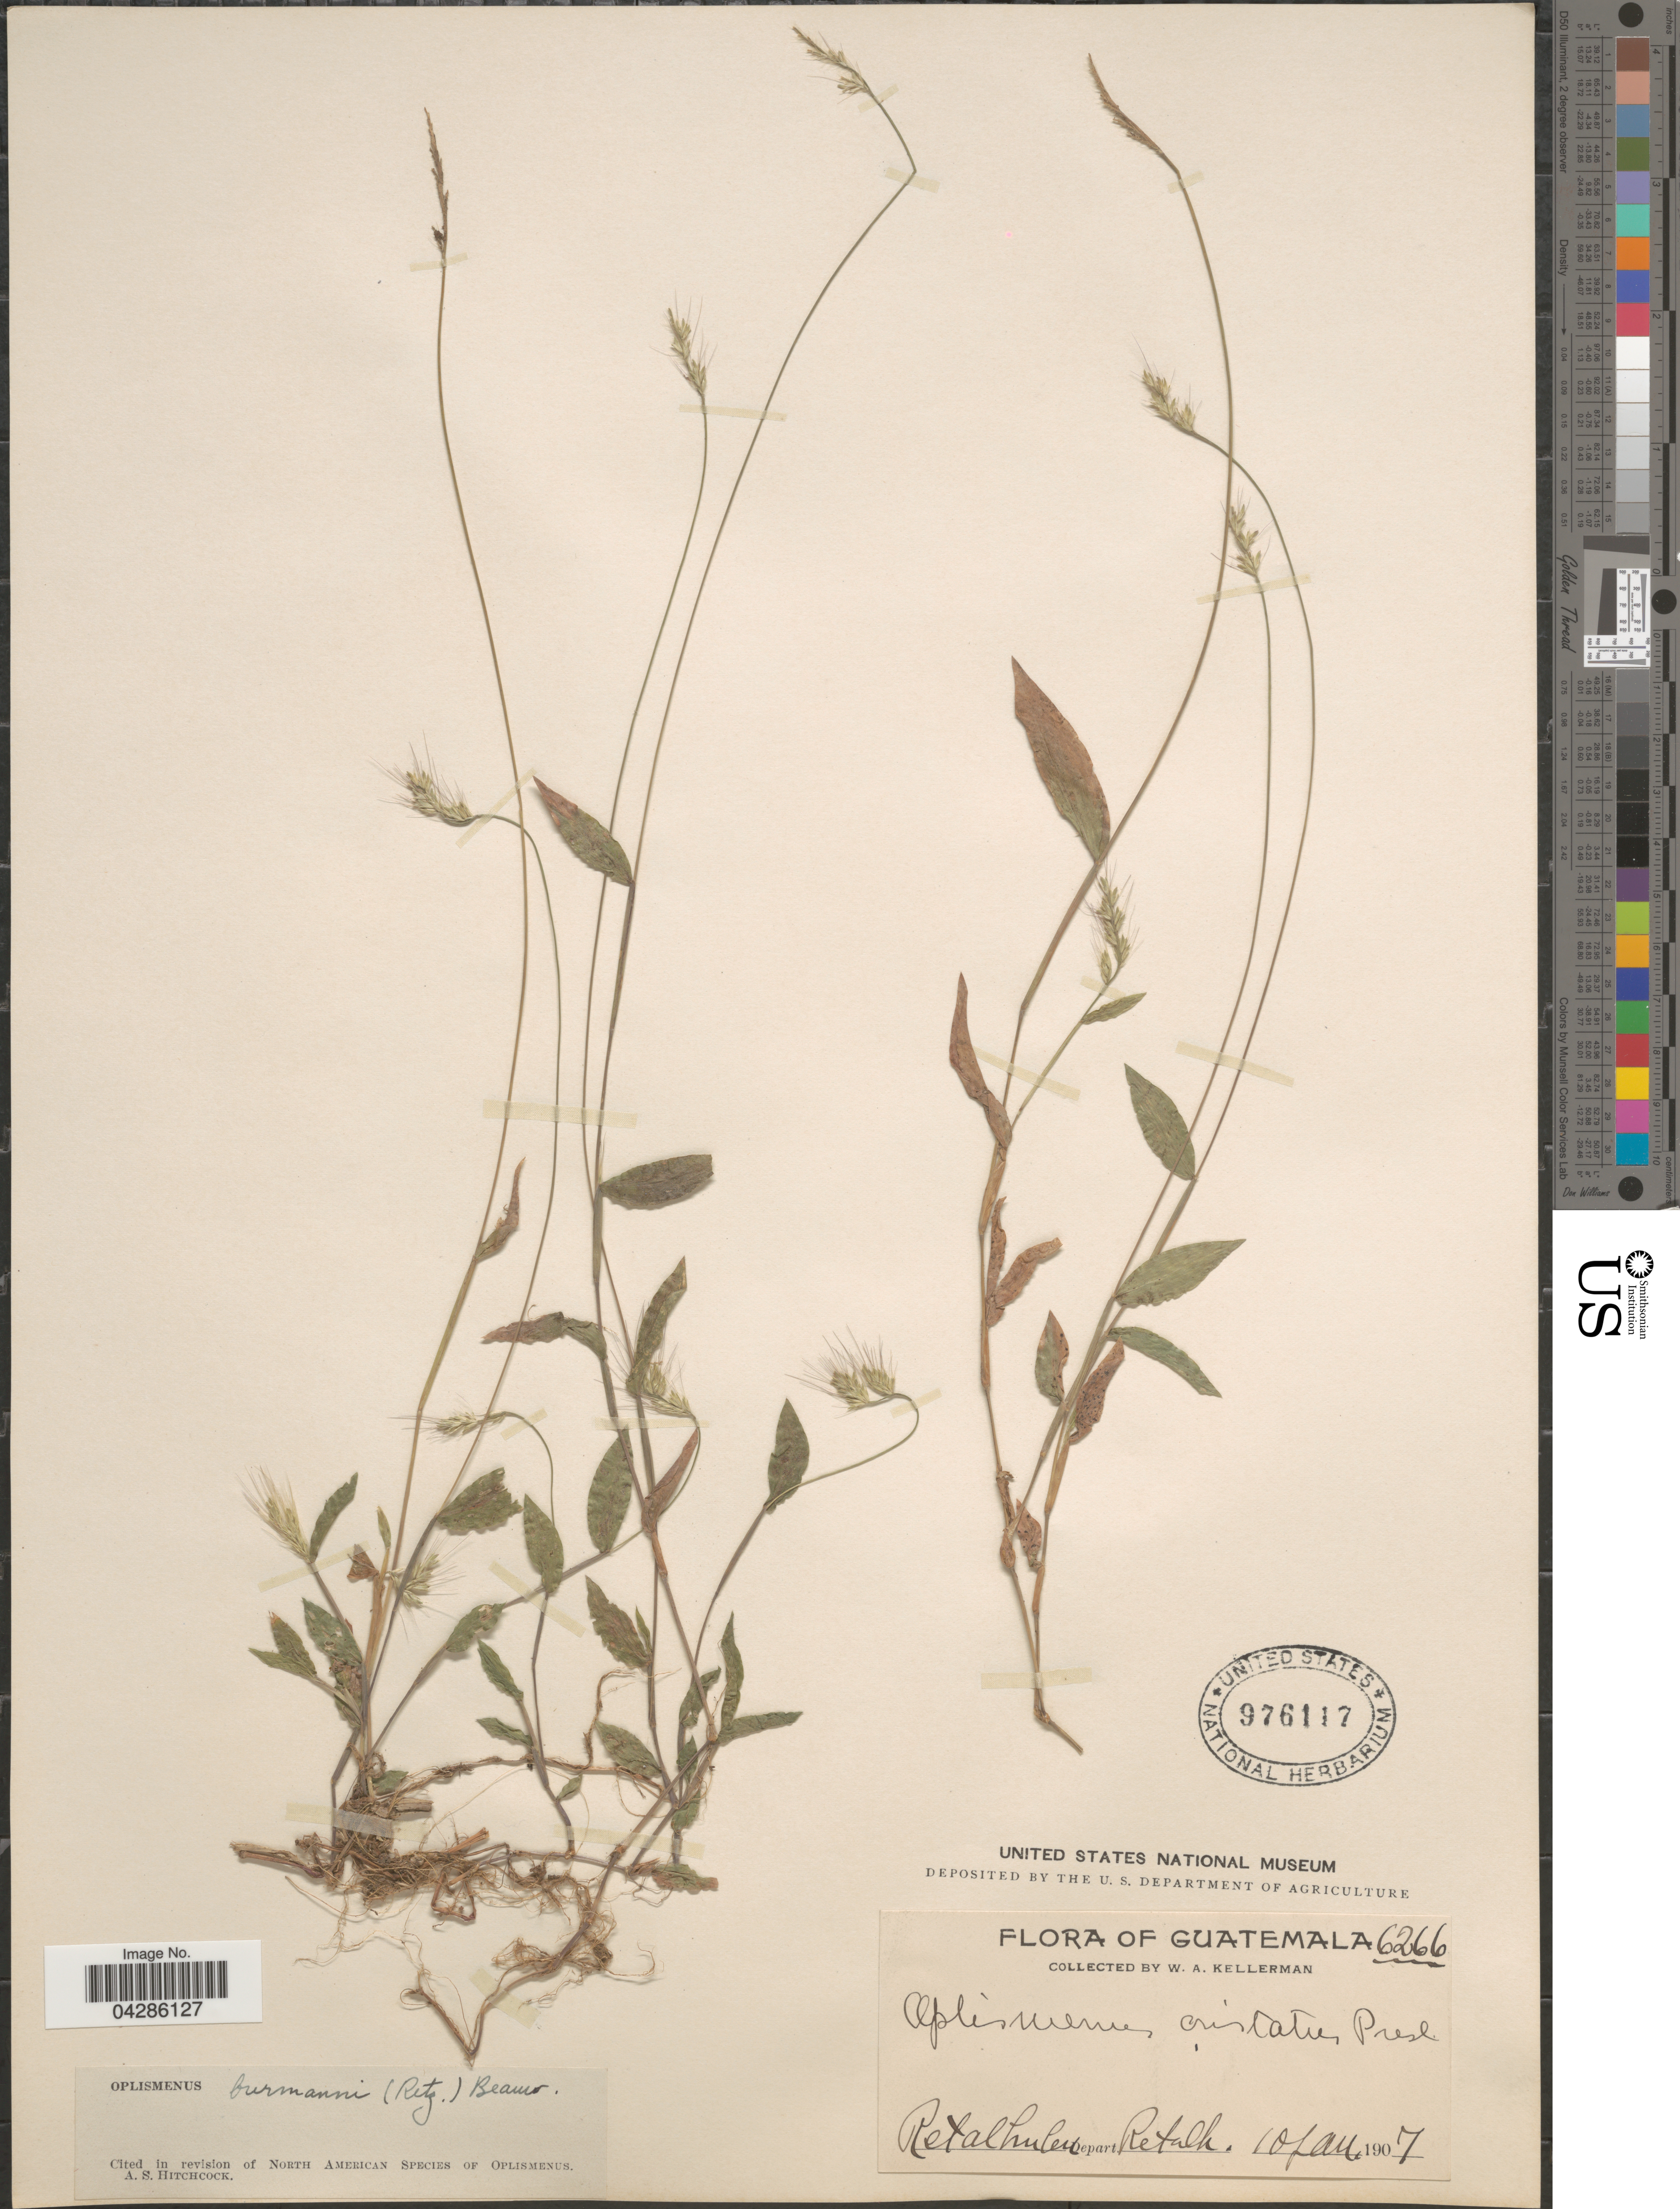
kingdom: Plantae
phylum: Tracheophyta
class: Liliopsida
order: Poales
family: Poaceae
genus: Oplismenus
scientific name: Oplismenus burmannii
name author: (Retz.) P. Beauv.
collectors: W. Kellerman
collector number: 6266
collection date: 1907-01-10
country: Guatemala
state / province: Retalhuleu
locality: Retalhuleu, Depart. Retalh.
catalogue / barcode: US 976117